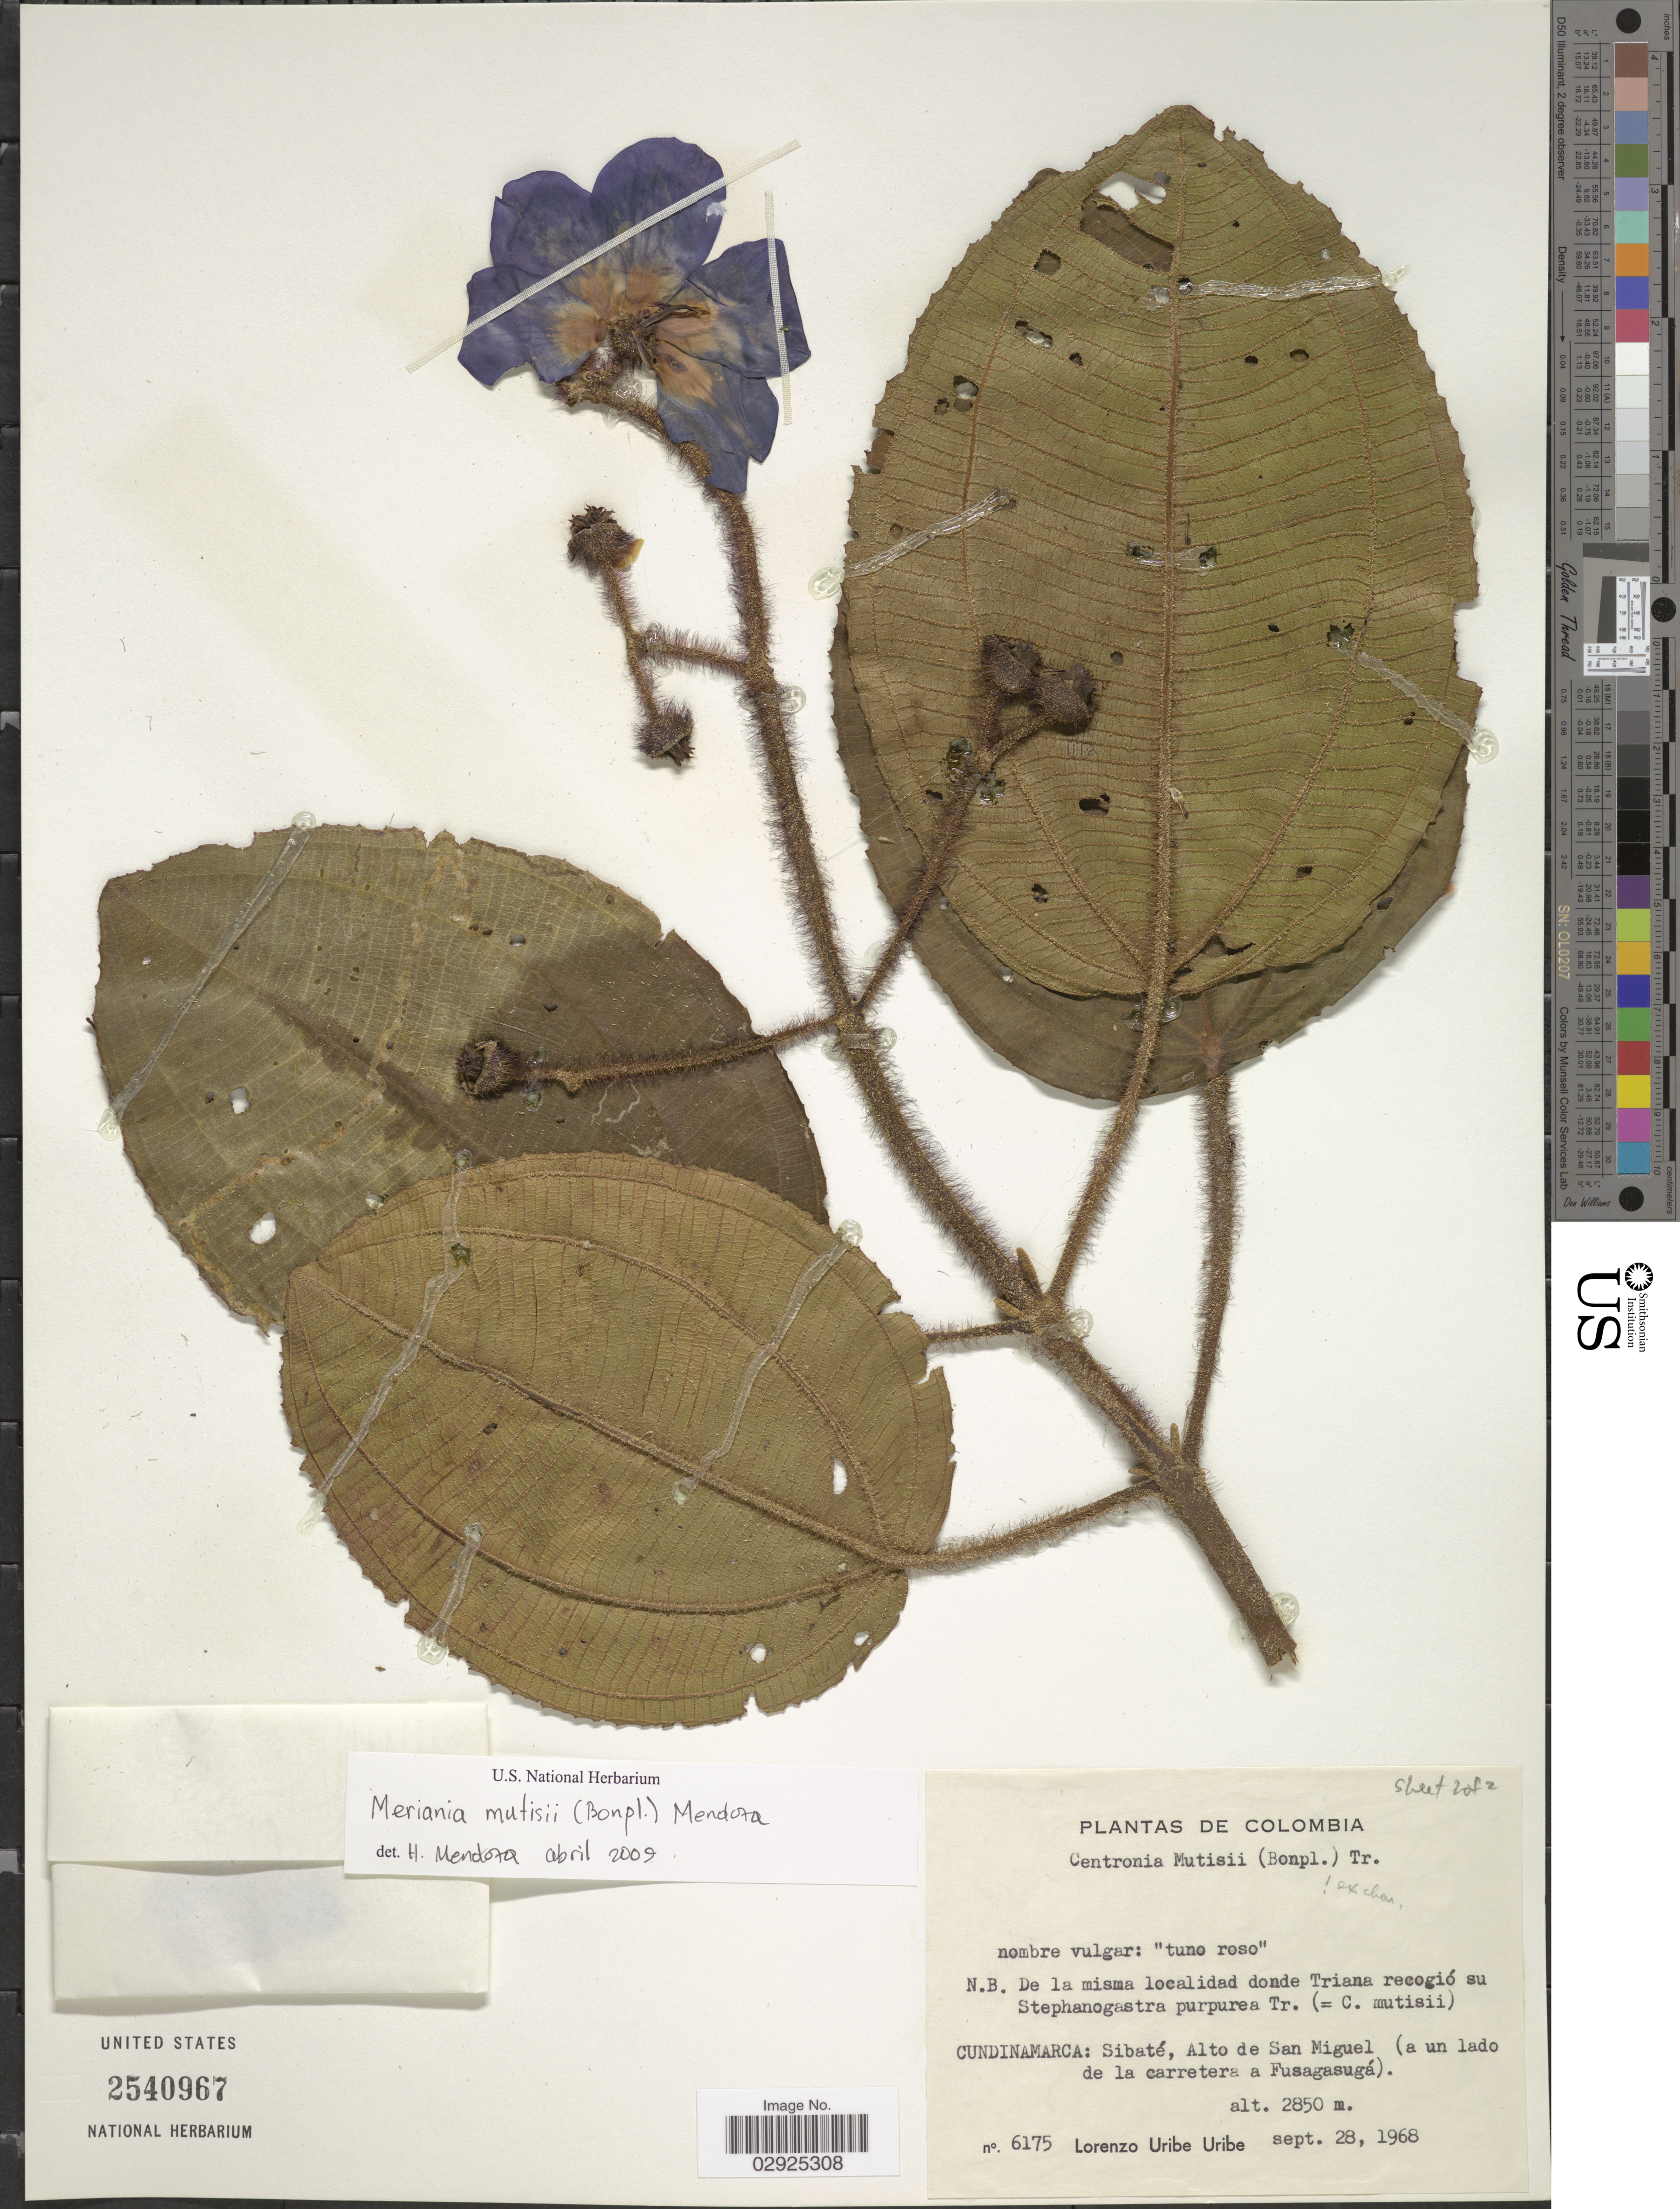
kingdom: Plantae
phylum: Tracheophyta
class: Magnoliopsida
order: Myrtales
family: Melastomataceae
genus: Meriania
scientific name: Meriania mutisii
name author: (Bonpl.) Humberto Mend. & Fern. Alonso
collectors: L. Uribe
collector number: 6175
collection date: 1968-09-28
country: Colombia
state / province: Cundinamarca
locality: Sibaté, Alto de San Miguel, (a un lado de la carretera a Fusagasugá).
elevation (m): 2850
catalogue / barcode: US 2540967